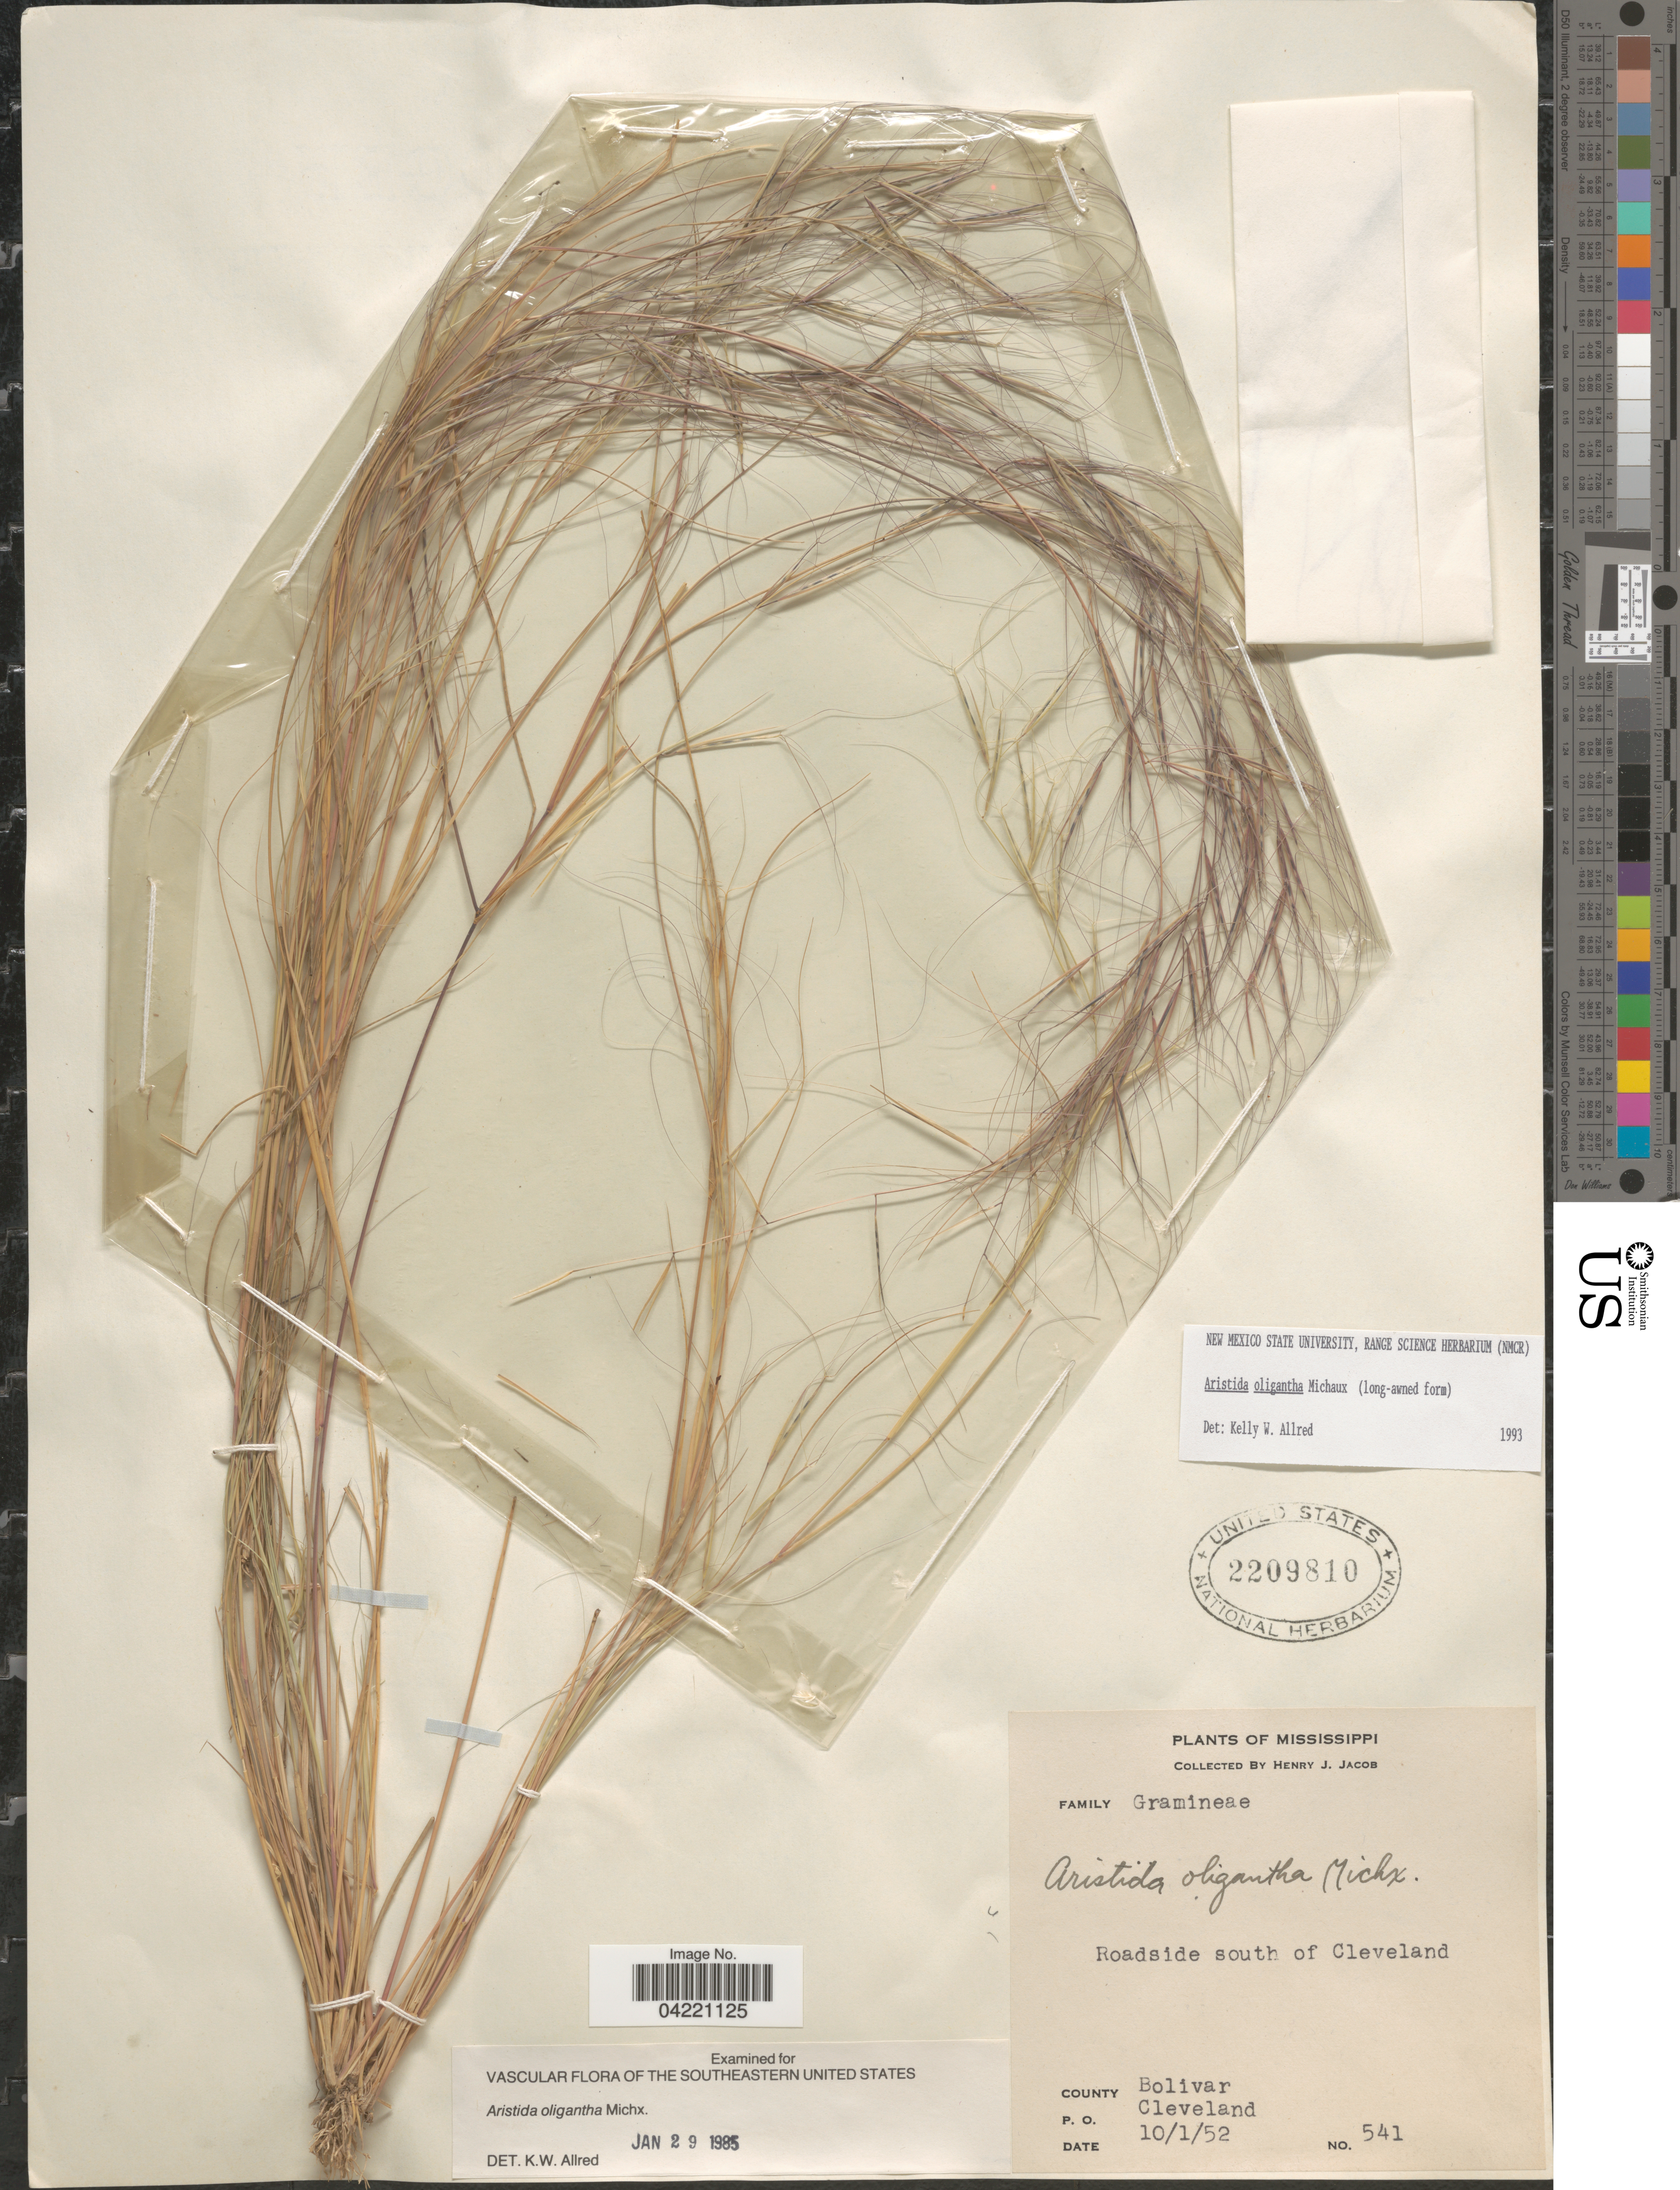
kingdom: Plantae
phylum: Tracheophyta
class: Liliopsida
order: Poales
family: Poaceae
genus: Aristida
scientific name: Aristida oligantha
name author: Michx.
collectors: H. Jacob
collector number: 541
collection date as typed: Transcribed d/m/y: 1/10/52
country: United States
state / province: Mississippi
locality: Roadside south of Cleveland. County Bolivar. P.O. Cleveland.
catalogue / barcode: US 2209810